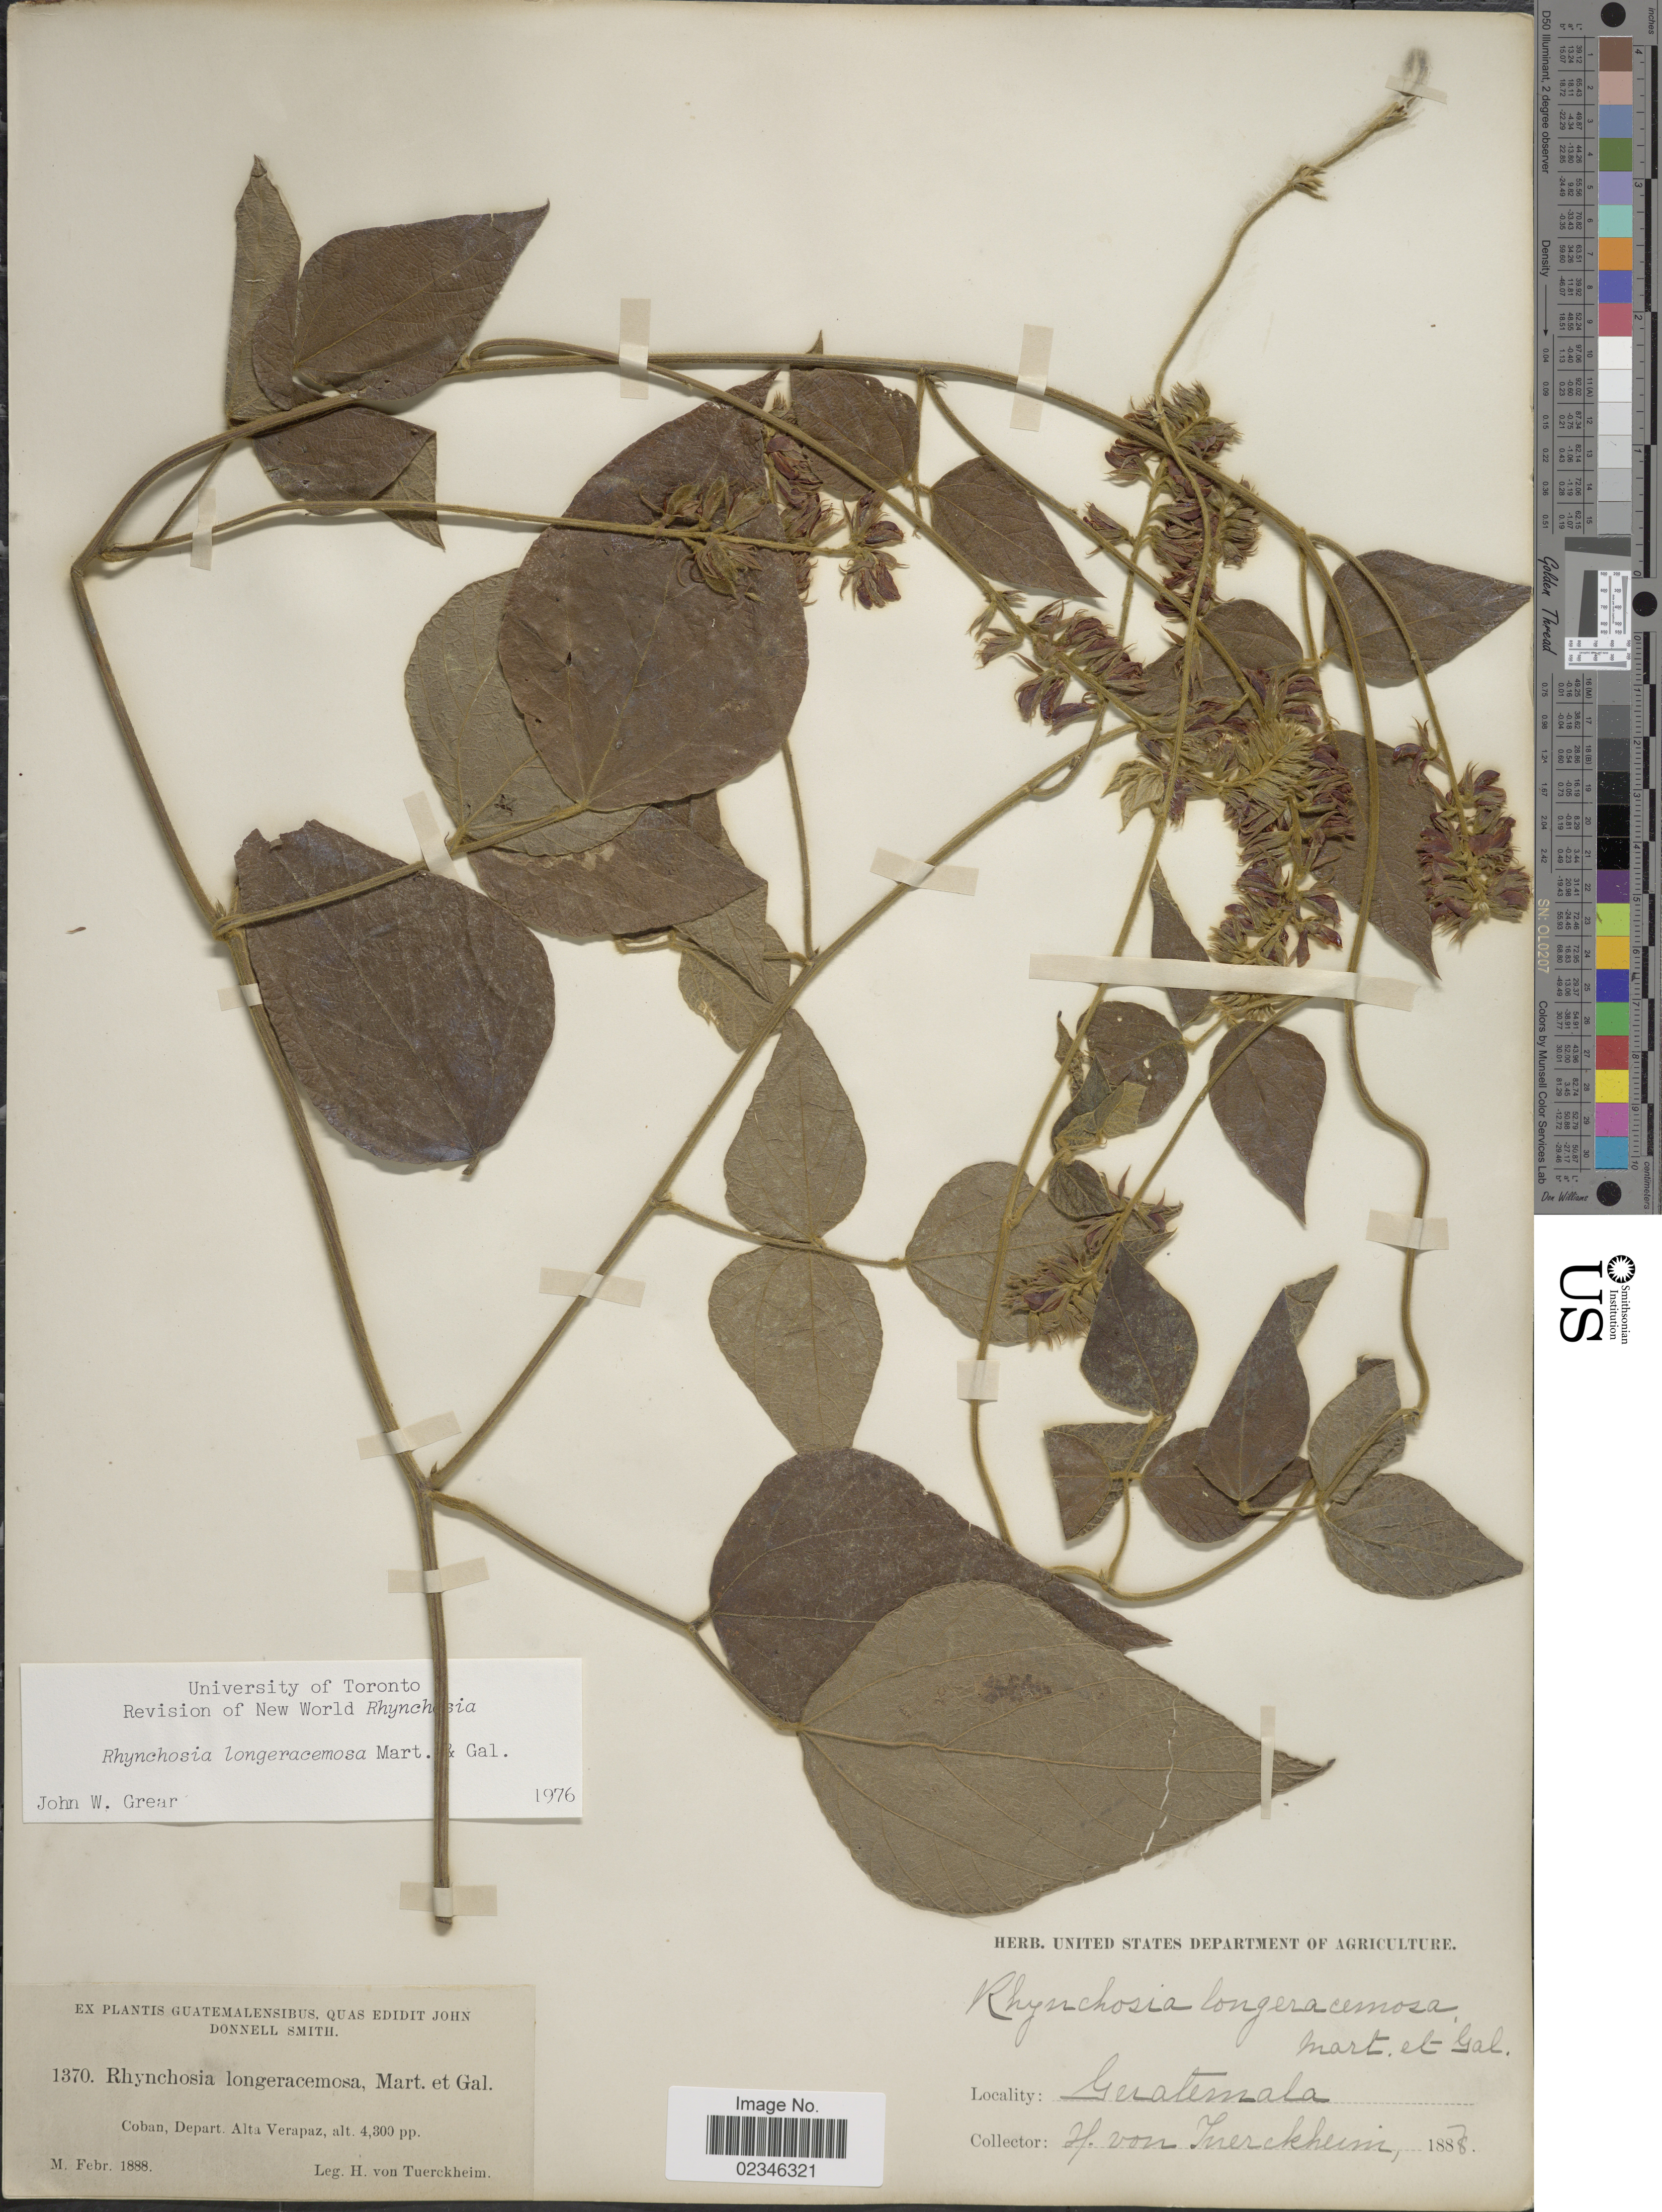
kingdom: Plantae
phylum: Tracheophyta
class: Magnoliopsida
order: Fabales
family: Fabaceae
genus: Rhynchosia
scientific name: Rhynchosia longeracemosa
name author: M. Martens & Galeotti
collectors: H. von Türckheim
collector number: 1370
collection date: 1888-02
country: Guatemala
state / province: Alta Verapaz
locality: Coban, Depart. Alta Verapaz.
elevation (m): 1311